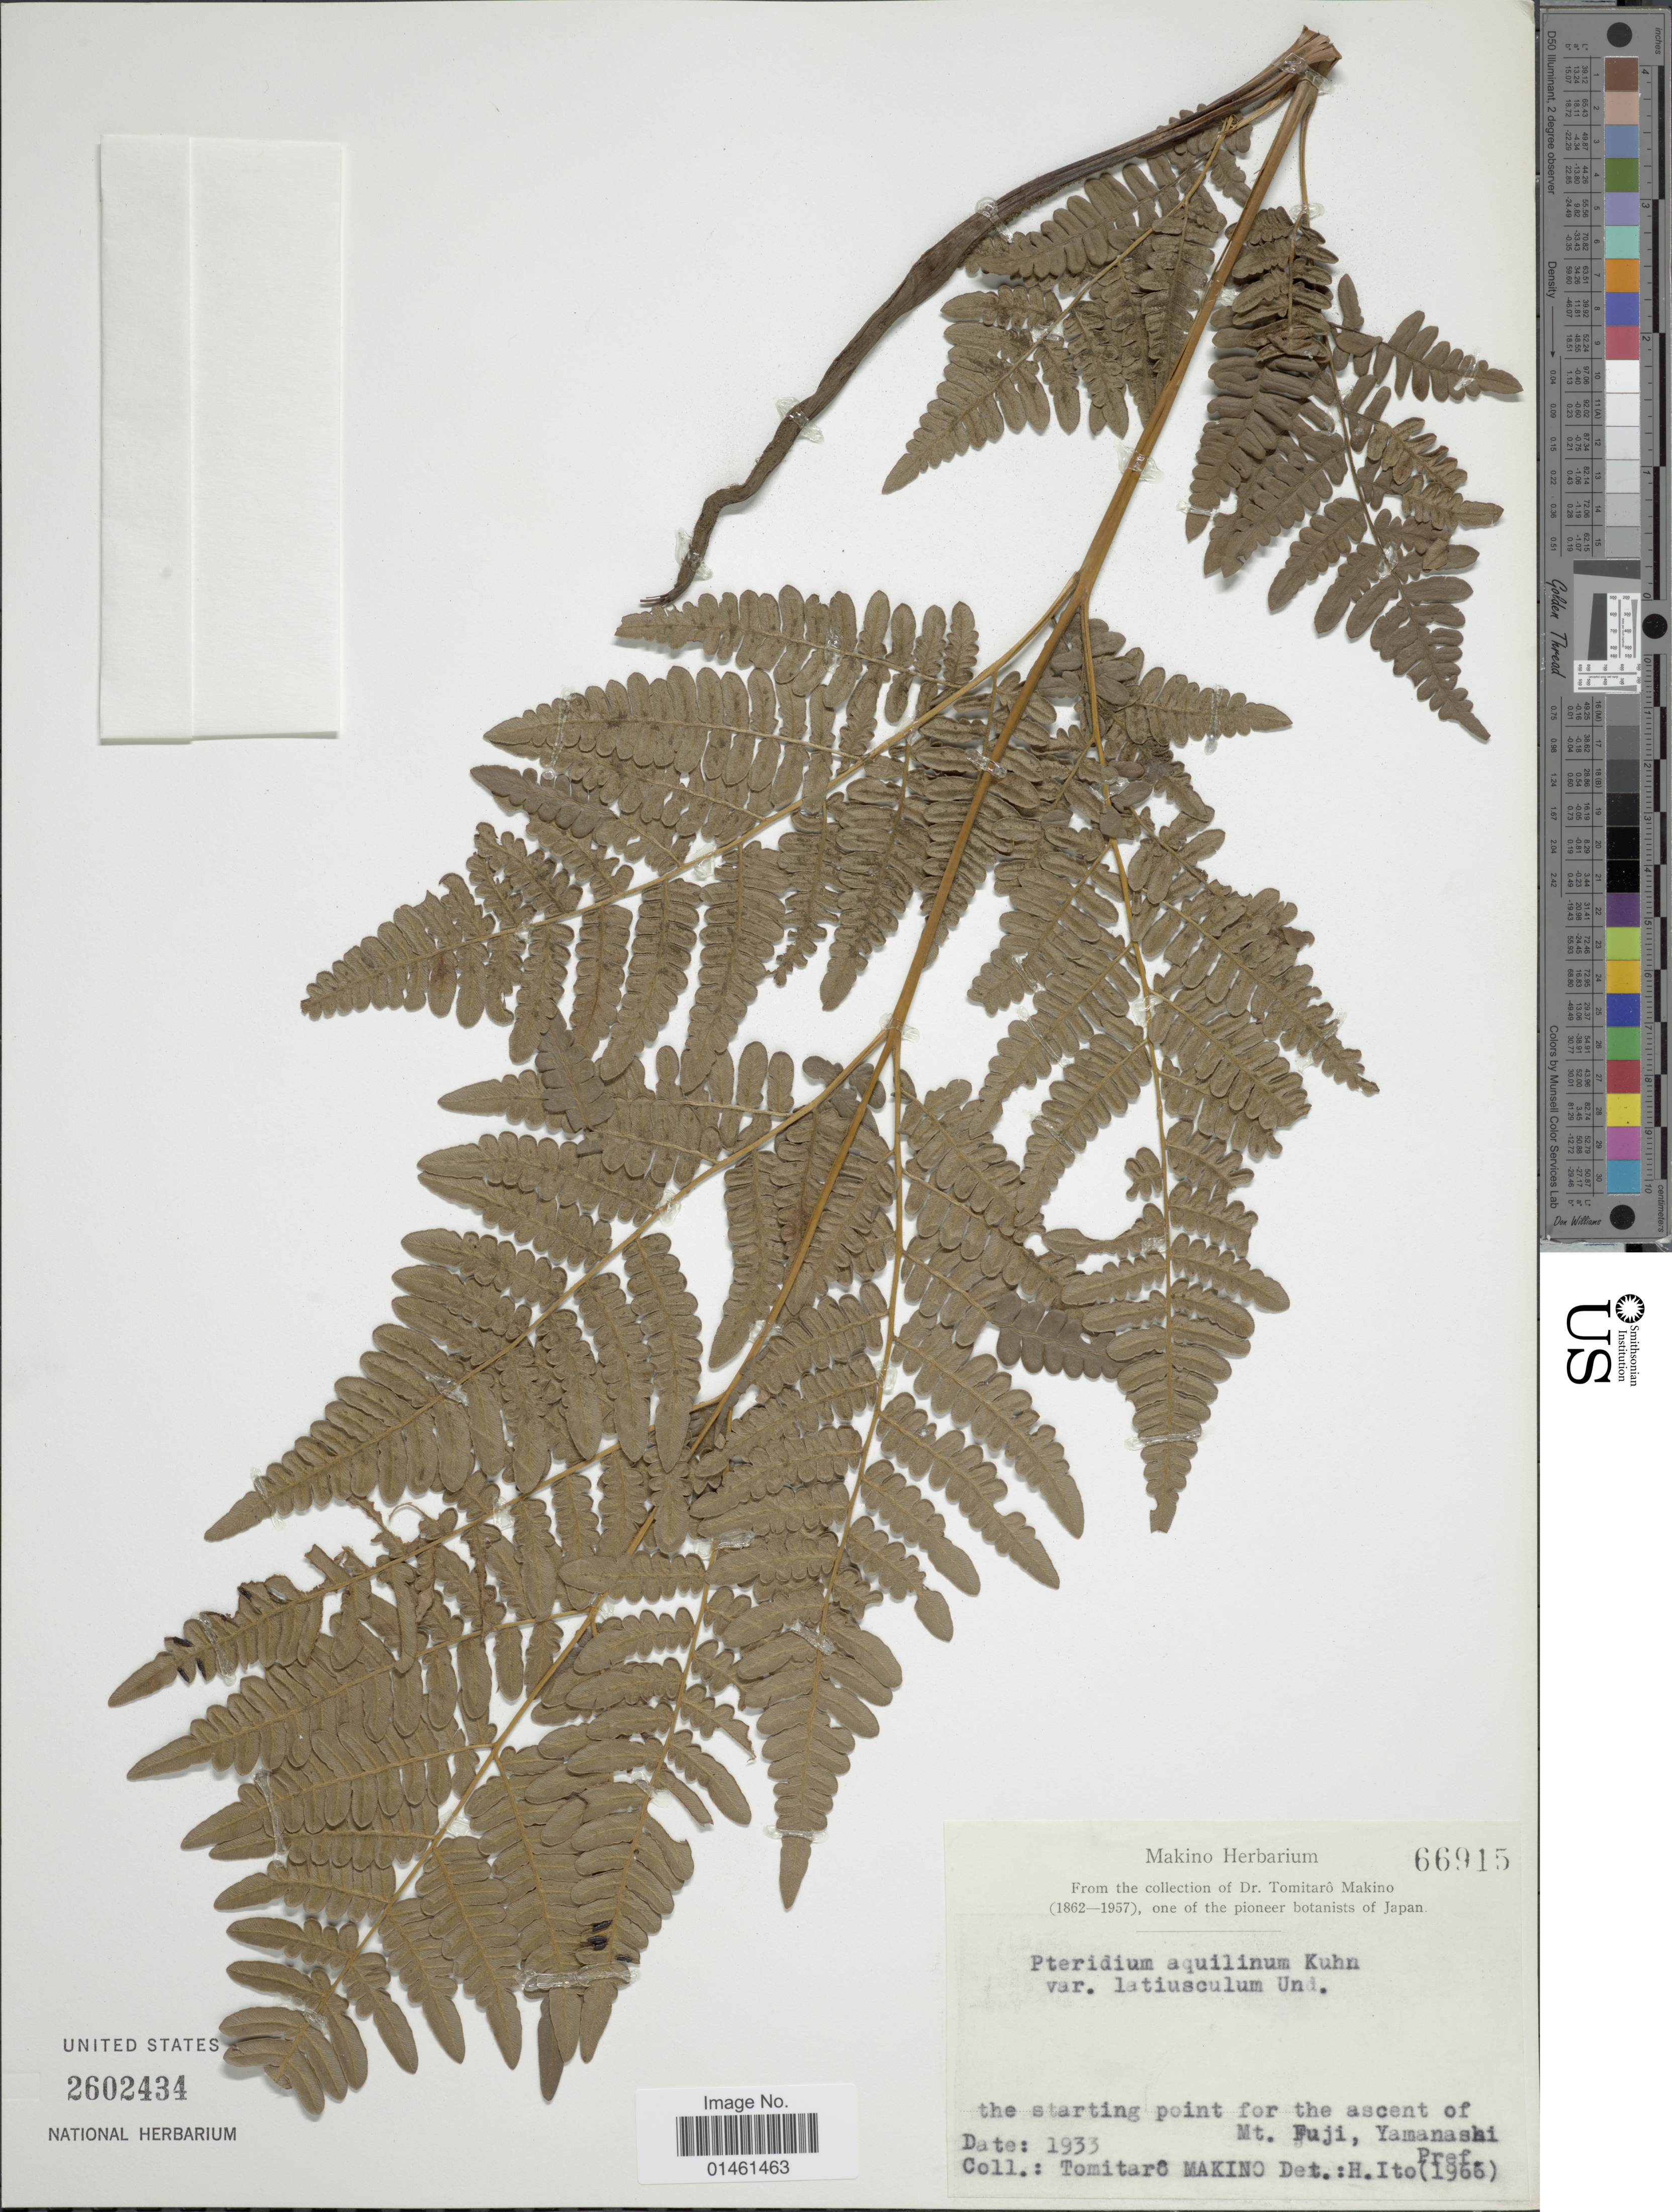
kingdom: Plantae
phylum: Tracheophyta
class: Polypodiopsida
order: Polypodiales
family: Dennstaedtiaceae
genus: Pteridium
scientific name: Pteridium aquilinum var. latiusculum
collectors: T. Makino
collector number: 66915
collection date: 1933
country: Japan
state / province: Yamanasi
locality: Mt. Fuji, Yamanashi, pref.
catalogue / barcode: US 2602434